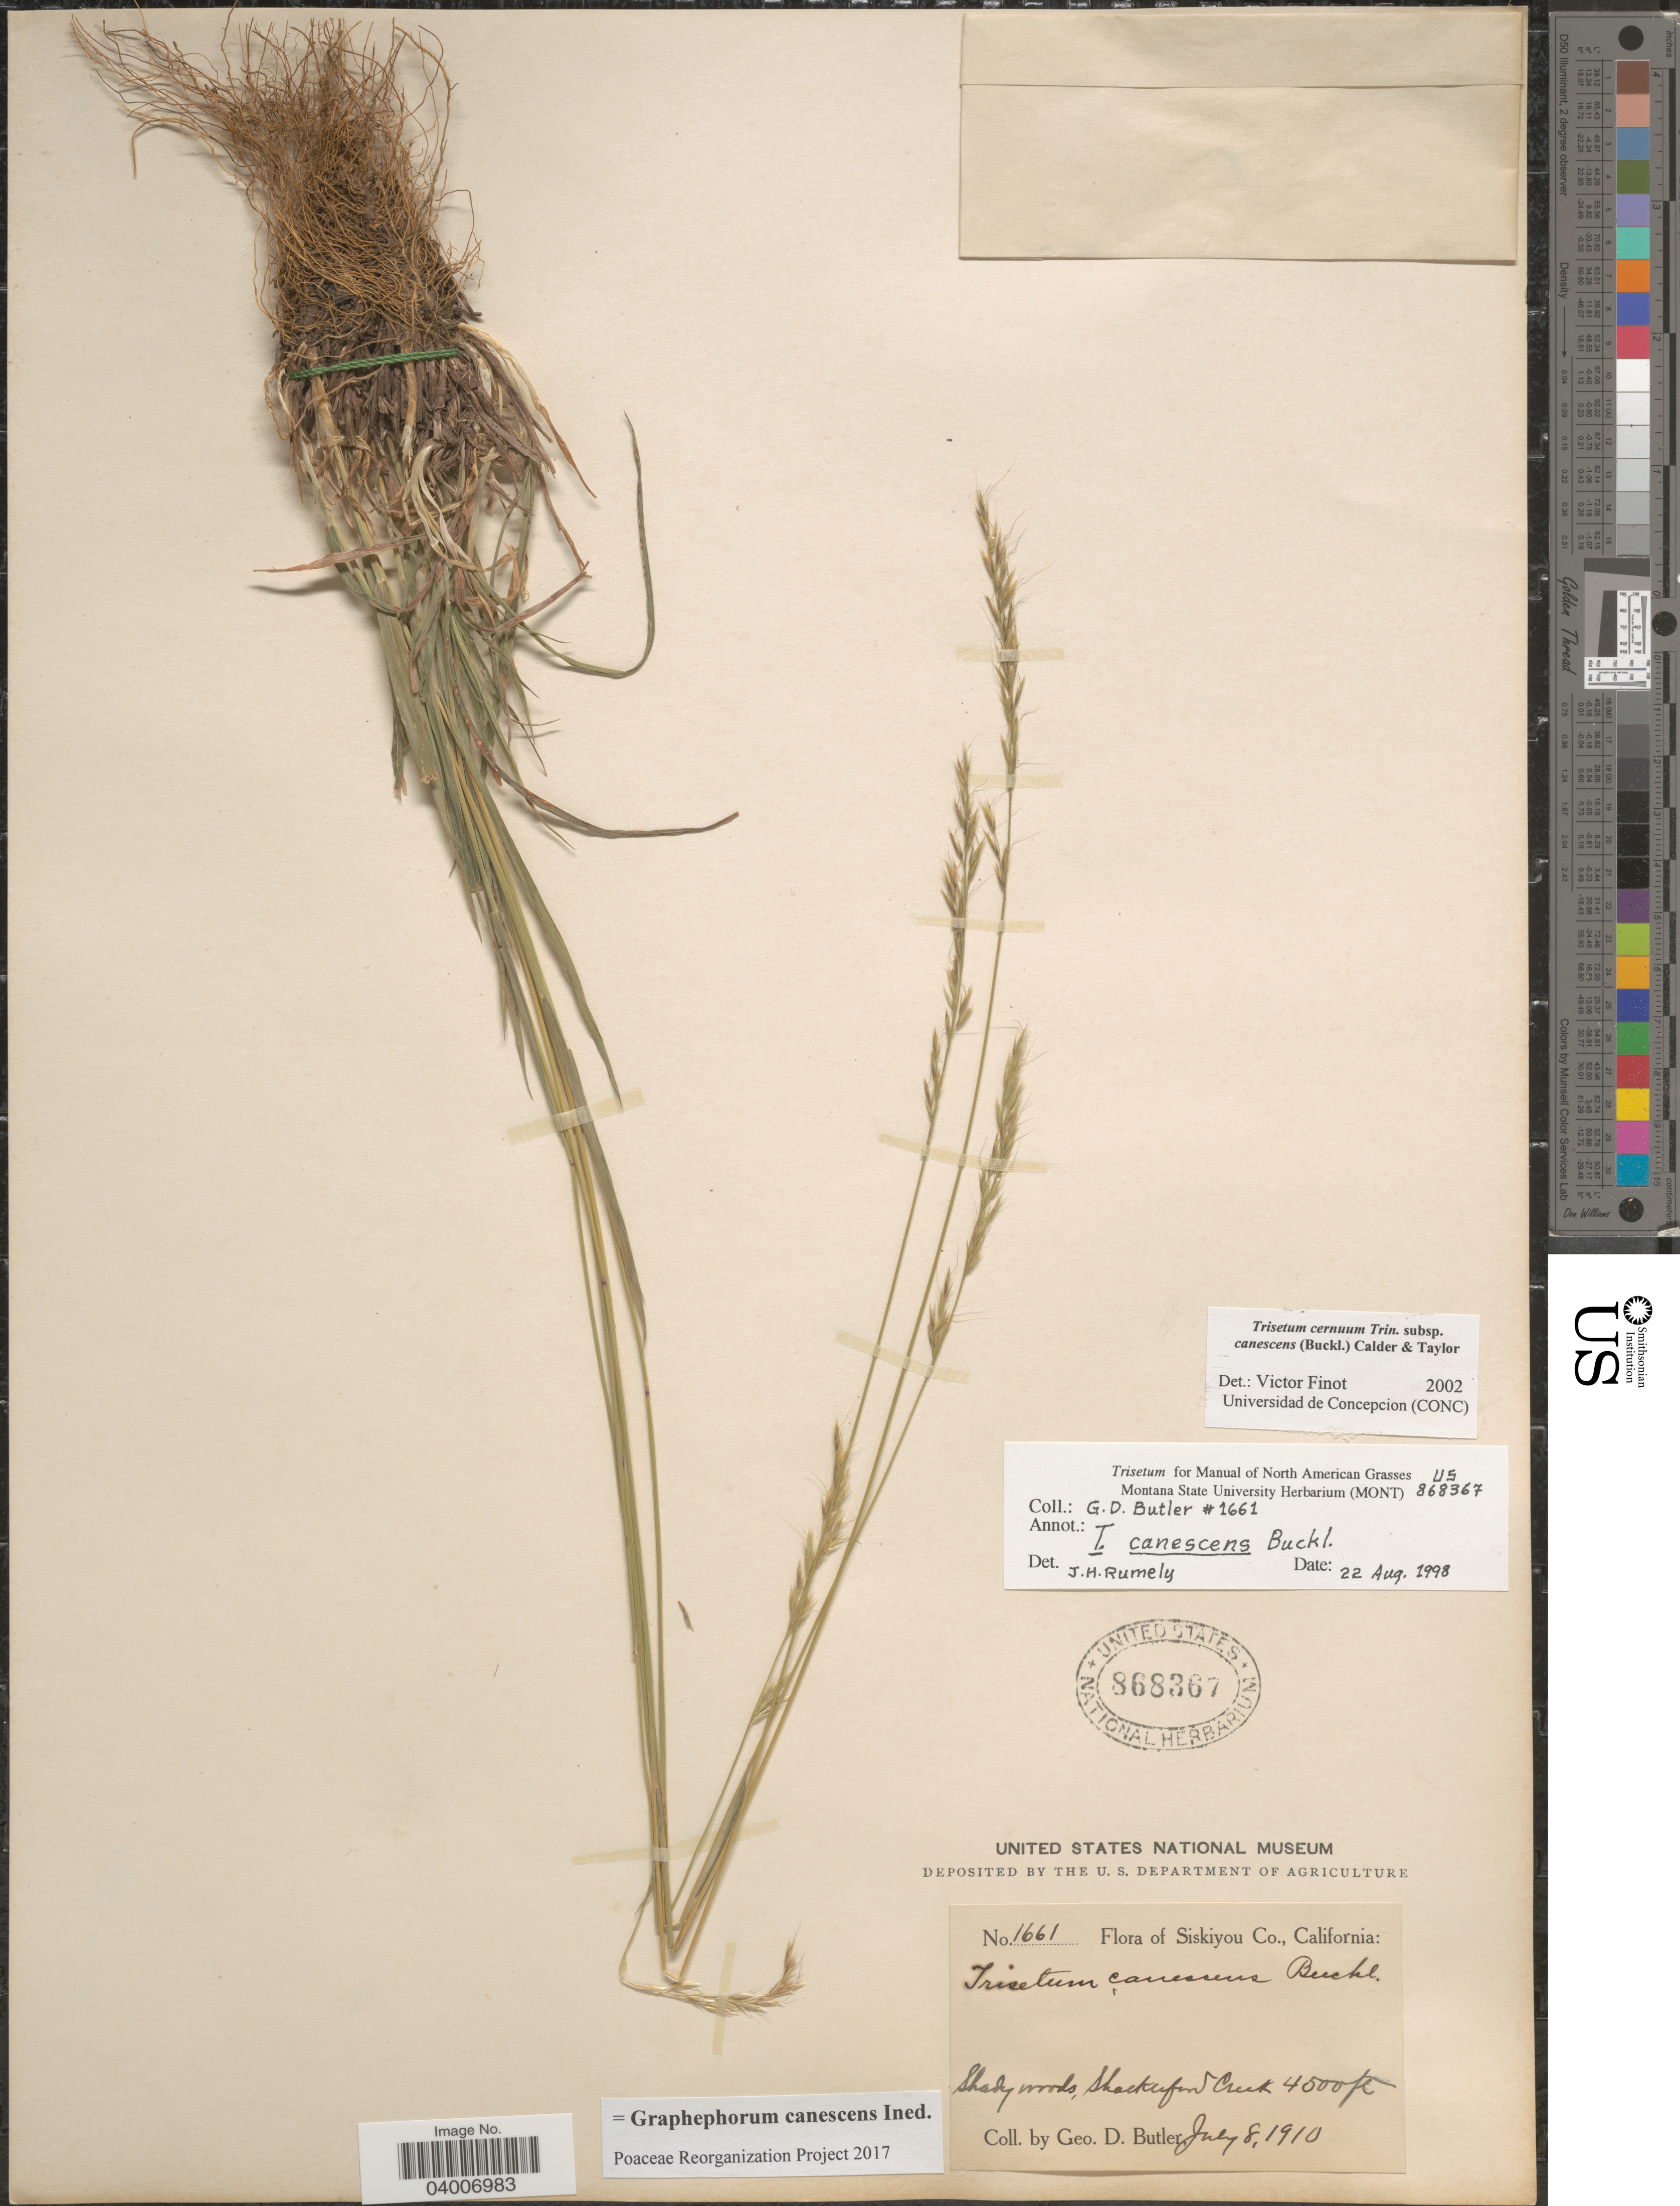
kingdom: Plantae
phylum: Tracheophyta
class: Liliopsida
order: Poales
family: Poaceae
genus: Graphephorum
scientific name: Graphephorum canescens ined.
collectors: G. D. Butler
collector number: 1661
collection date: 1910-07-08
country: United States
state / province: California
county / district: Siskiyou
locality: Siskiyou Co. Shady woods, Shackleford Creek.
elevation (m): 1372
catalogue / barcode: US 868367